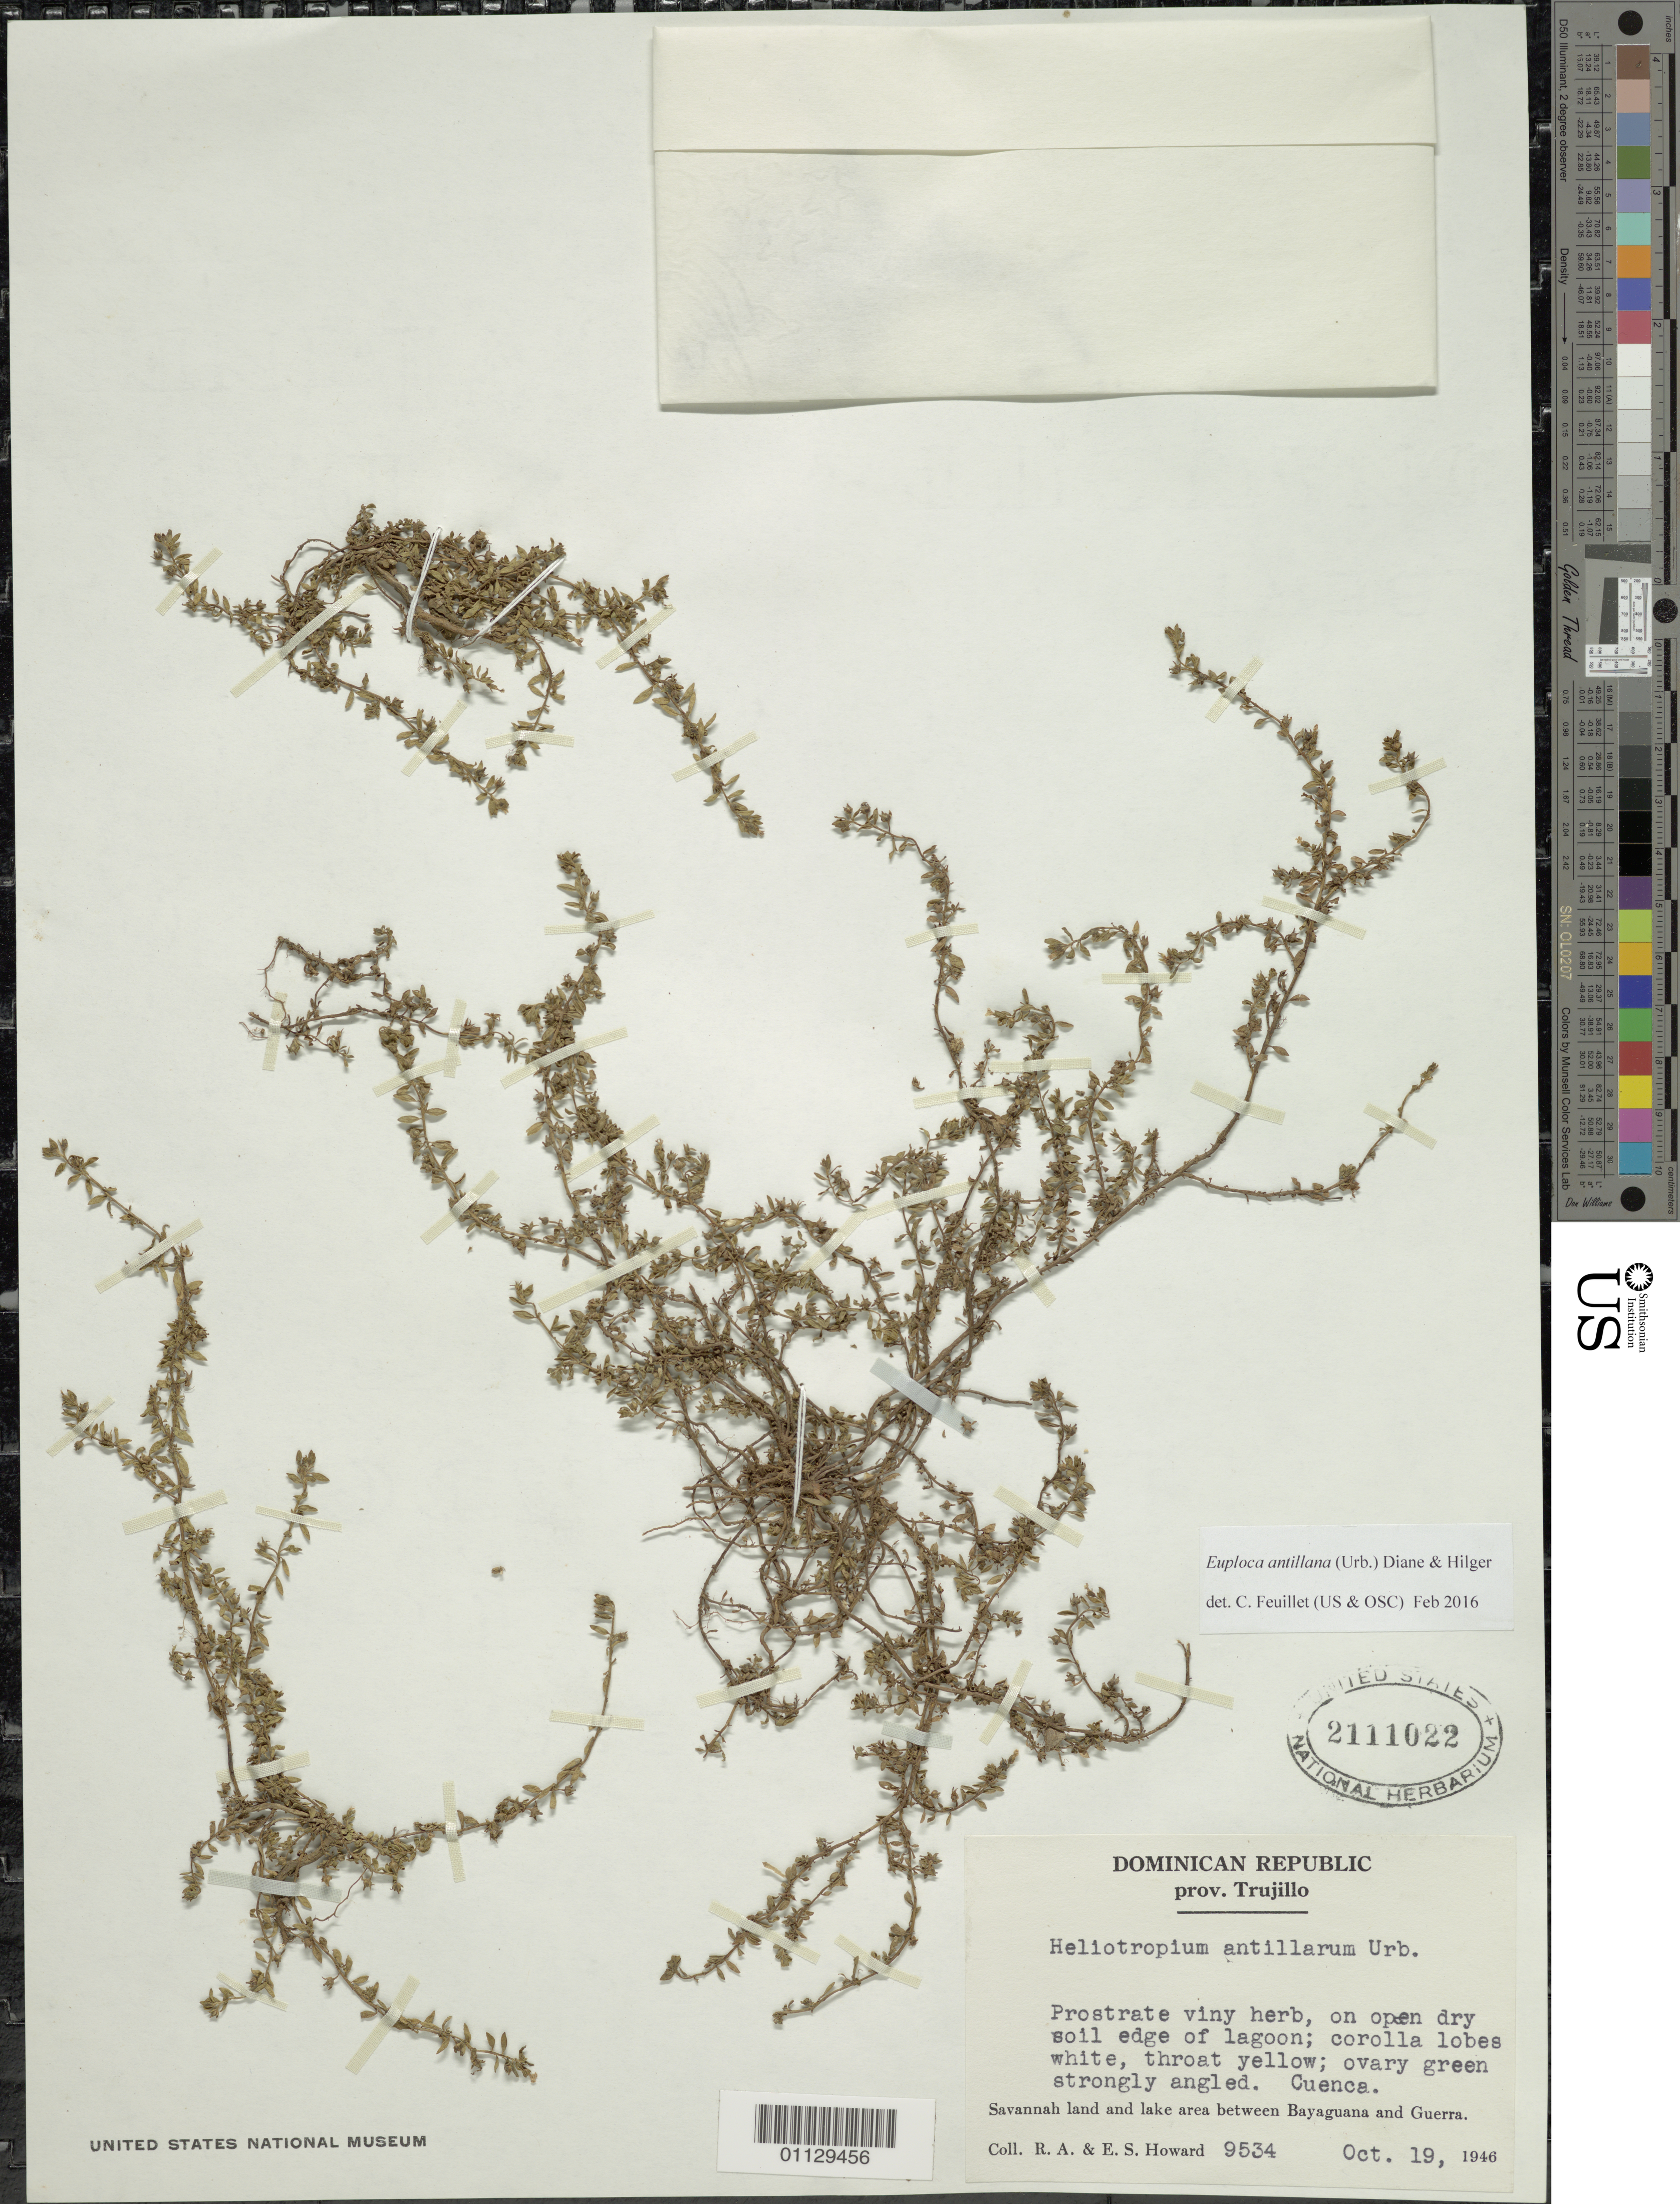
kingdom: Plantae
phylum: Tracheophyta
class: Magnoliopsida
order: Boraginales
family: Heliotropiaceae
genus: Euploca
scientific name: Euploca antillana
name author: (Urb.) Diane & Hilger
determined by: Feuillet, C.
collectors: R. A. Howard & E. S. Howard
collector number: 9534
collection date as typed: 19 Oct 1946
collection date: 1946-10-19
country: Dominican Republic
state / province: Distrito Nacional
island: Hispaniola I.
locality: Cuenca. Between Bayaguana and Guerra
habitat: On open dry soil edge of lagoon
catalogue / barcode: US 2111022